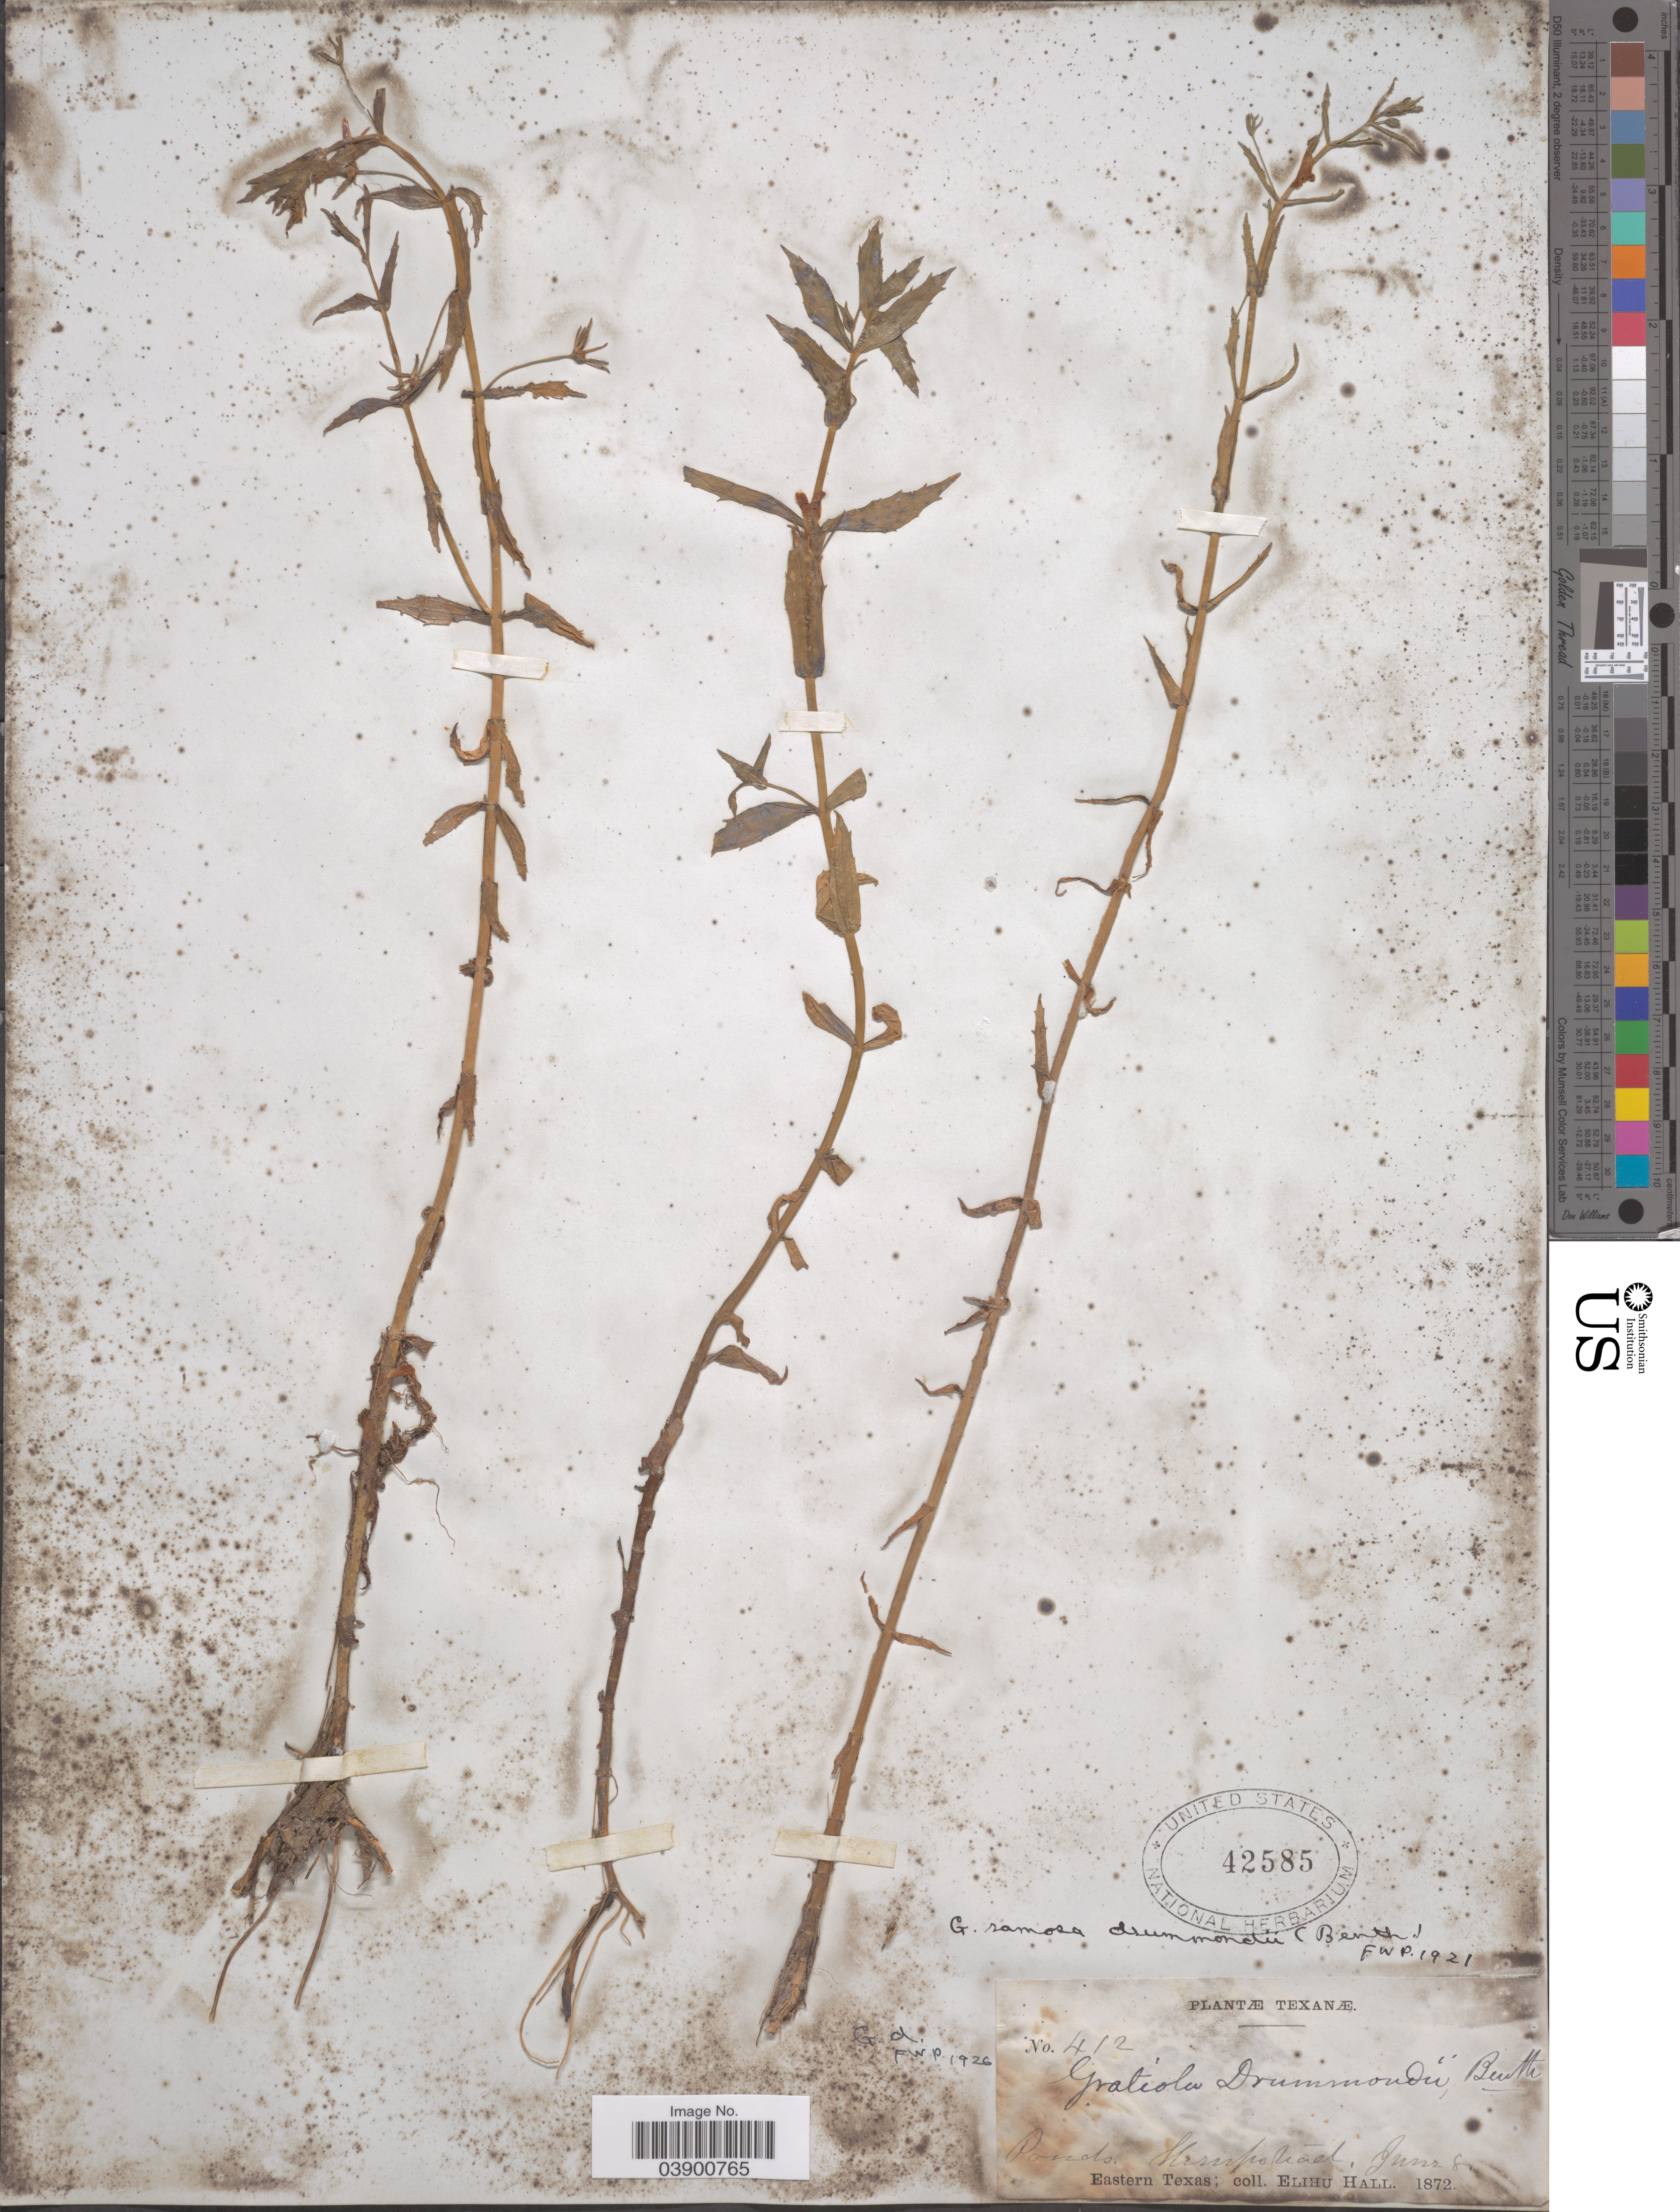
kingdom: Plantae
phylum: Tracheophyta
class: Magnoliopsida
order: Lamiales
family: Plantaginaceae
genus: Gratiola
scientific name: Gratiola drummondii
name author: Benth.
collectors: E. Hall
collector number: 412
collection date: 1872-06-08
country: United States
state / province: Texas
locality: Hempstead. Eastern Texas.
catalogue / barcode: US 42585